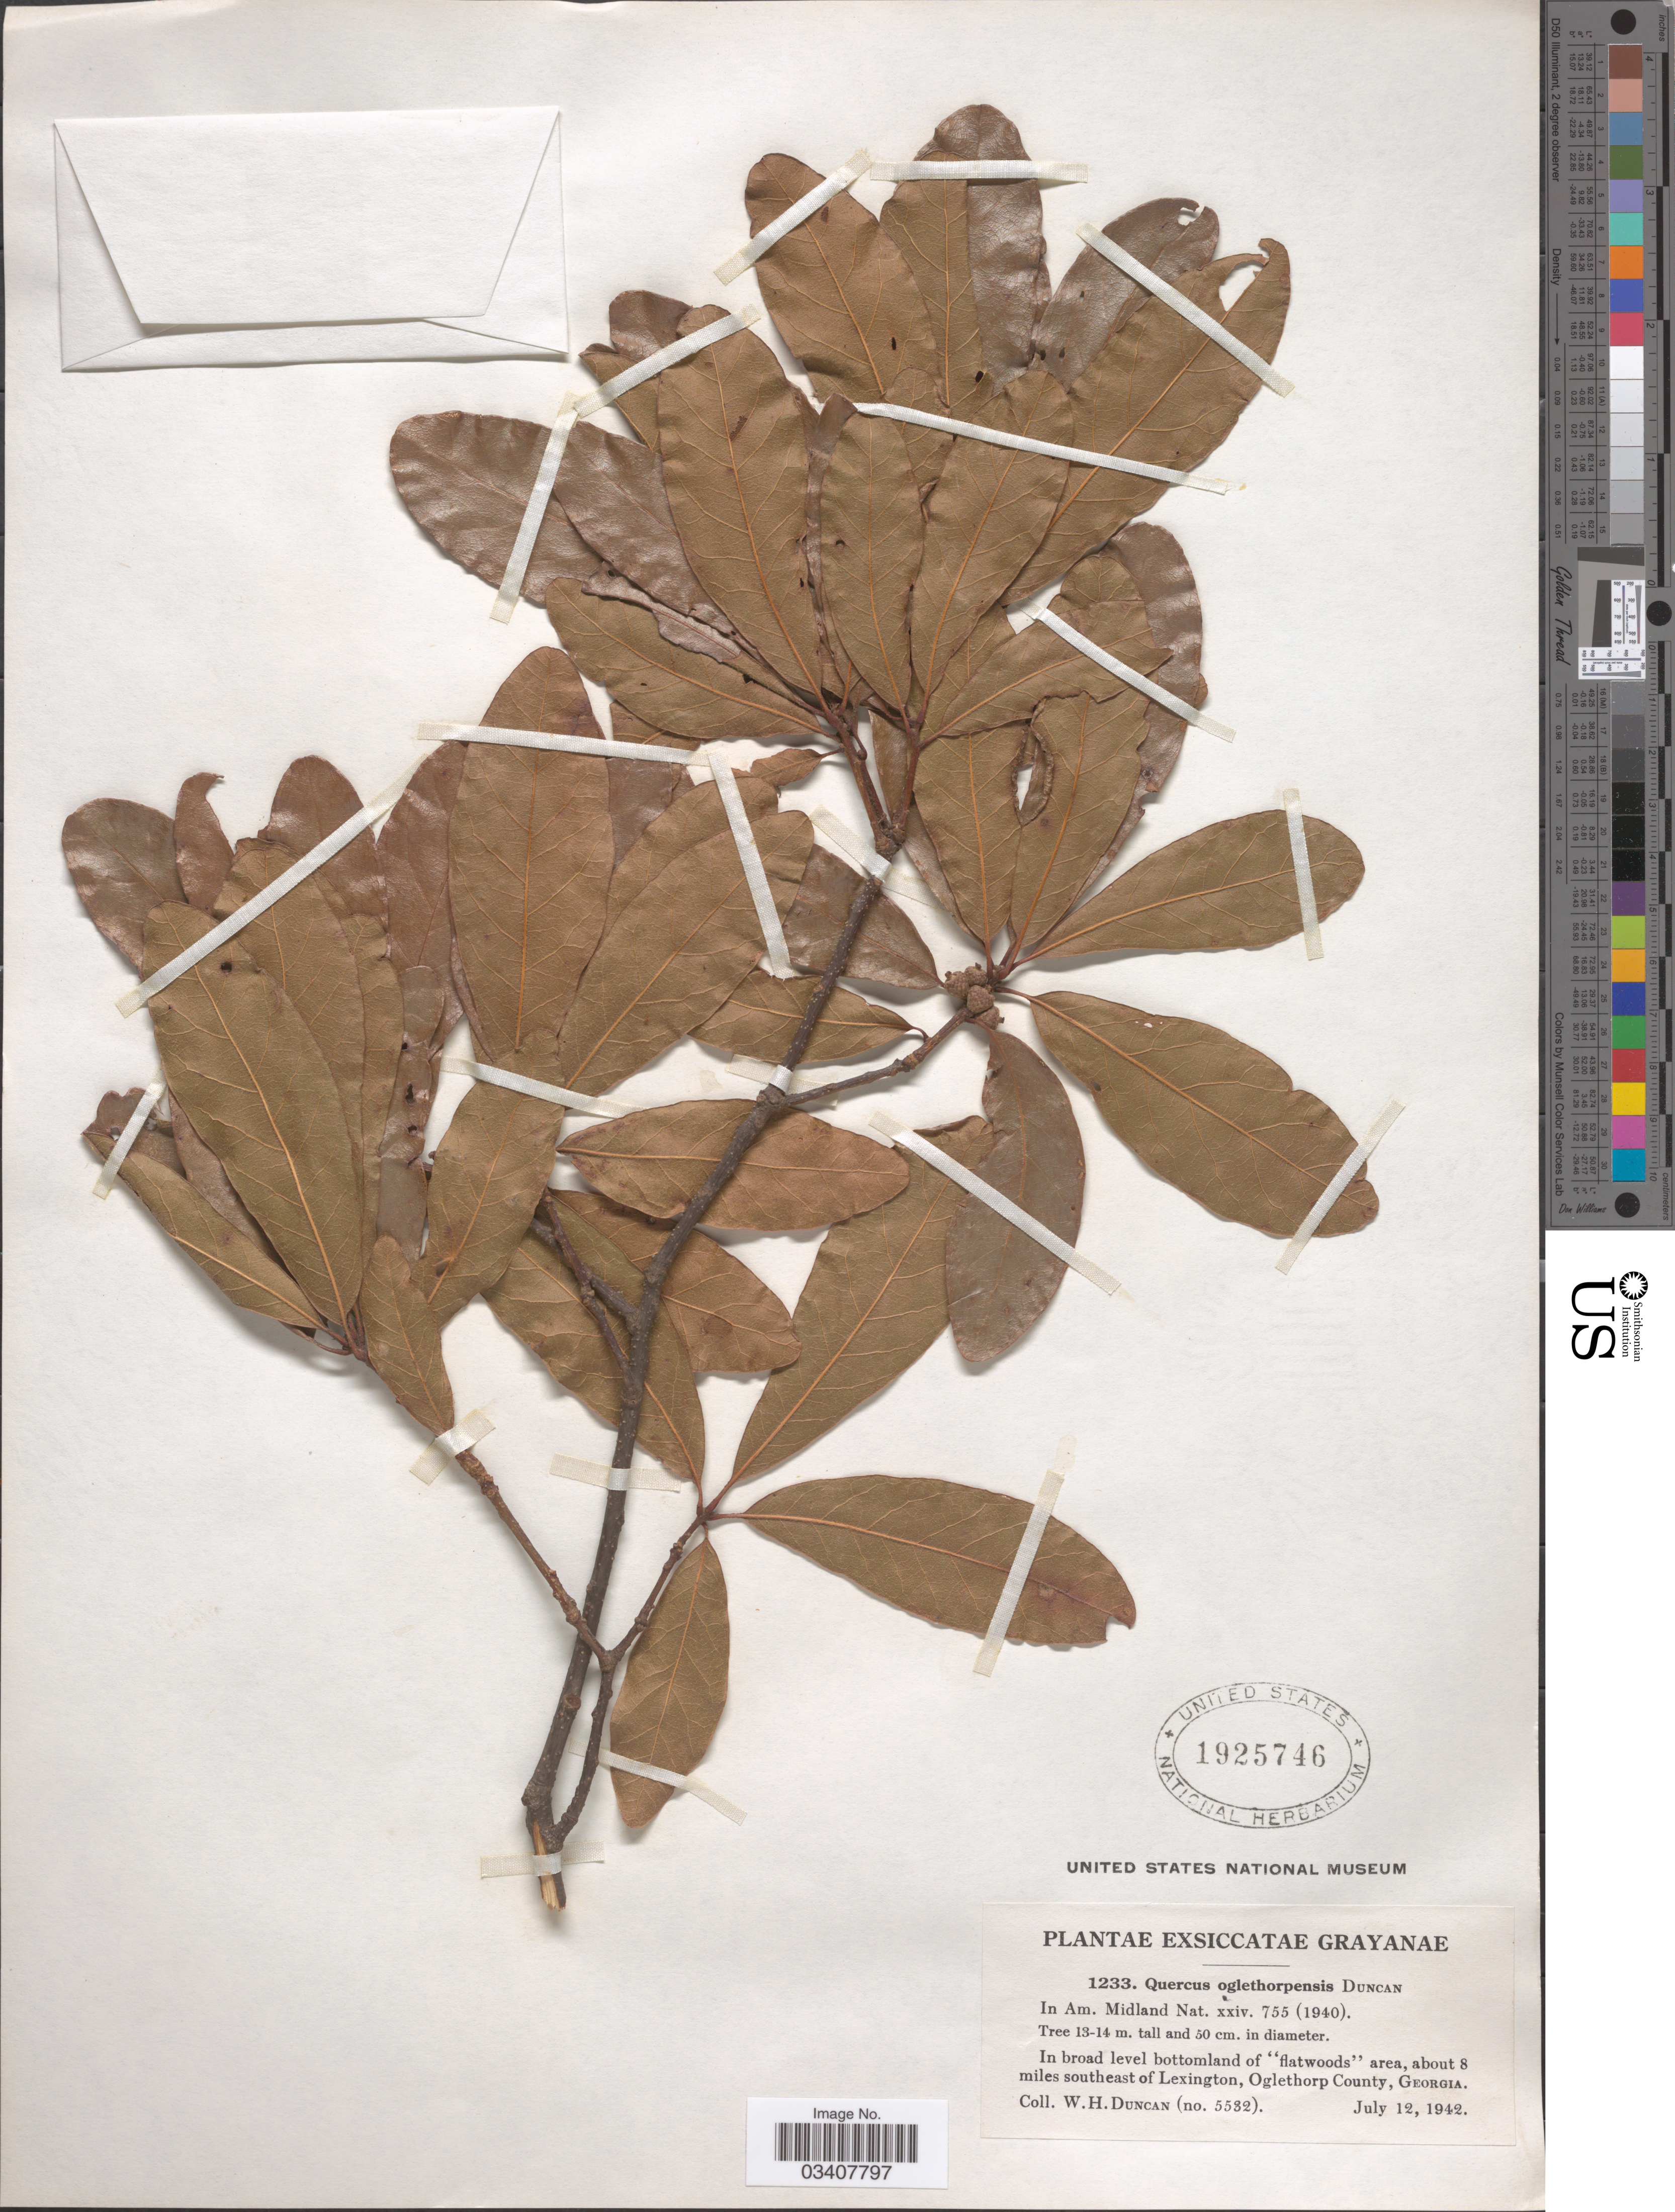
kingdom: Plantae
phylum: Tracheophyta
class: Magnoliopsida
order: Fagales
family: Fagaceae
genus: Quercus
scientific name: Quercus oglethorpensis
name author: W.H. Duncan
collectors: W. H. Duncan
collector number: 5532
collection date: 1942-07-12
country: United States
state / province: Georgia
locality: In broad level bottomland of "flatwoods" area, about 8 miles southeast of Lexington, Oglethorp County.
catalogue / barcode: US 1925746